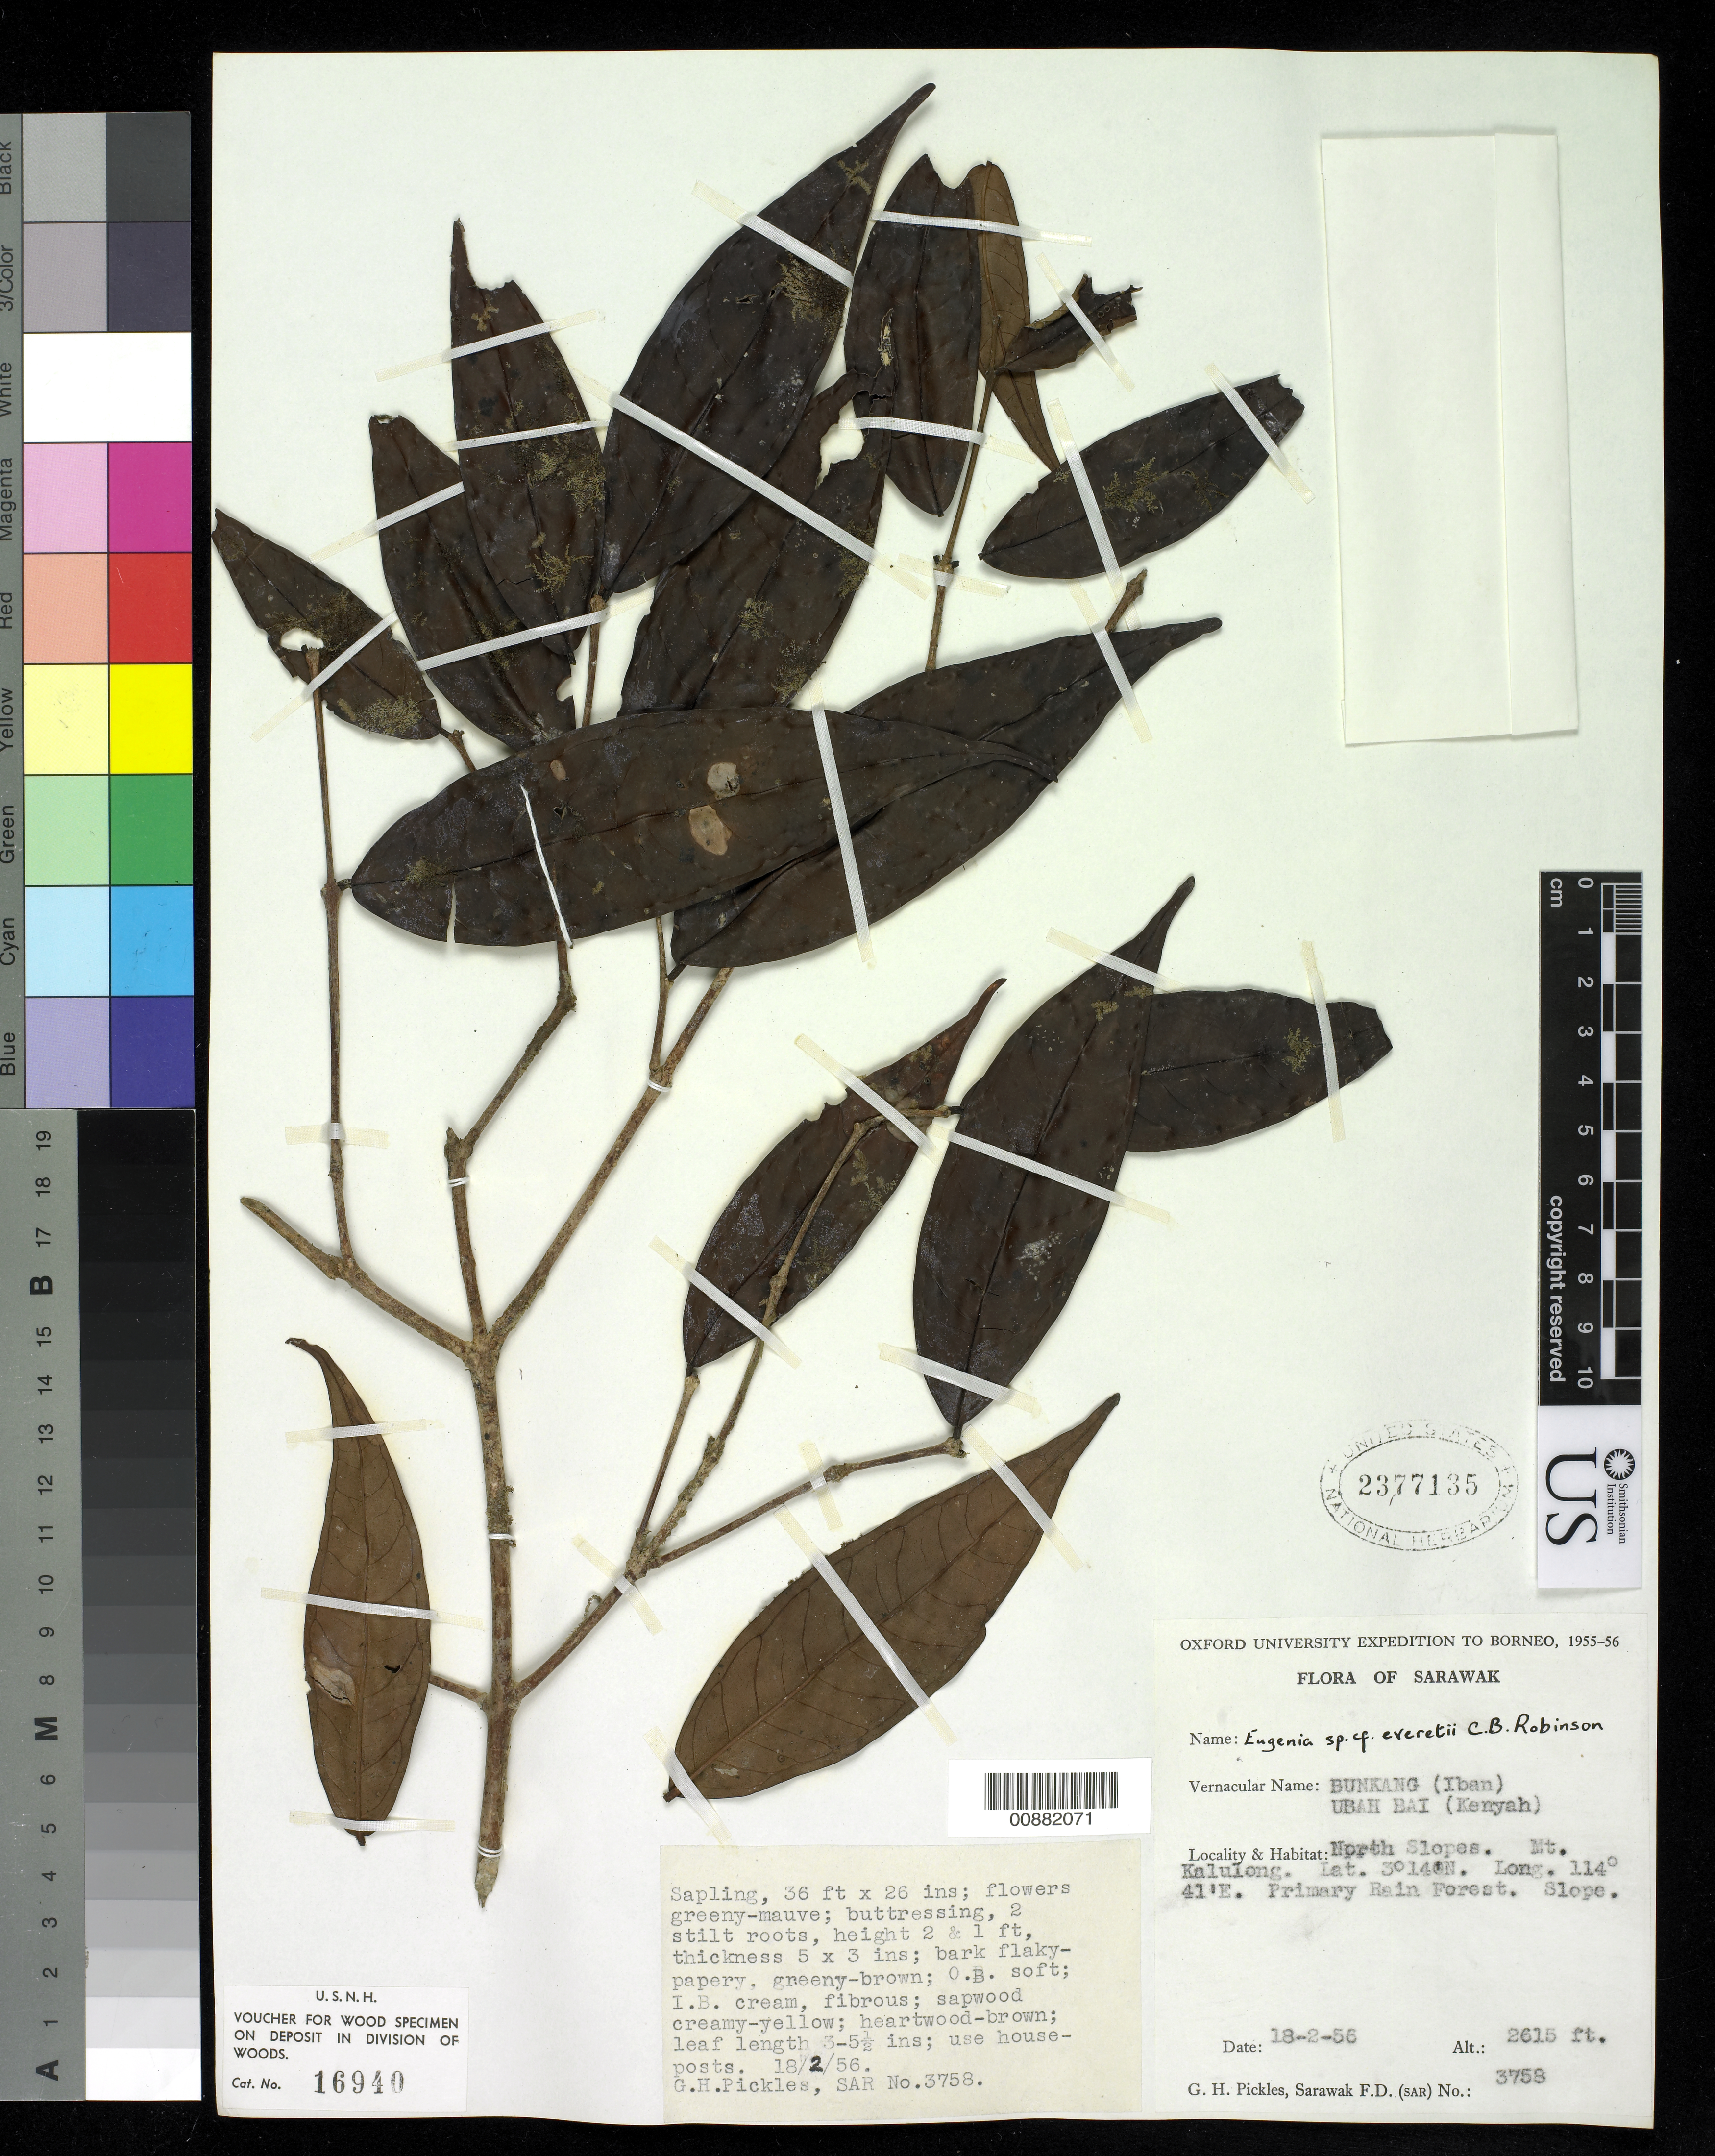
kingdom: Plantae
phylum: Tracheophyta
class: Magnoliopsida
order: Myrtales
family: Myrtaceae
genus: Syzygium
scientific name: Syzygium everettii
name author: (C.B. Rob.) Merr.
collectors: G. Pickles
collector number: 3758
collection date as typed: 18 Feb 1956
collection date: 1956-02-18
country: Malaysia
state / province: Sarawak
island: Borneo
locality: Sarawak, North slopes. Mr. Kalulong.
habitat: Primary rain forest. Slope.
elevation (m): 797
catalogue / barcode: US 2377135